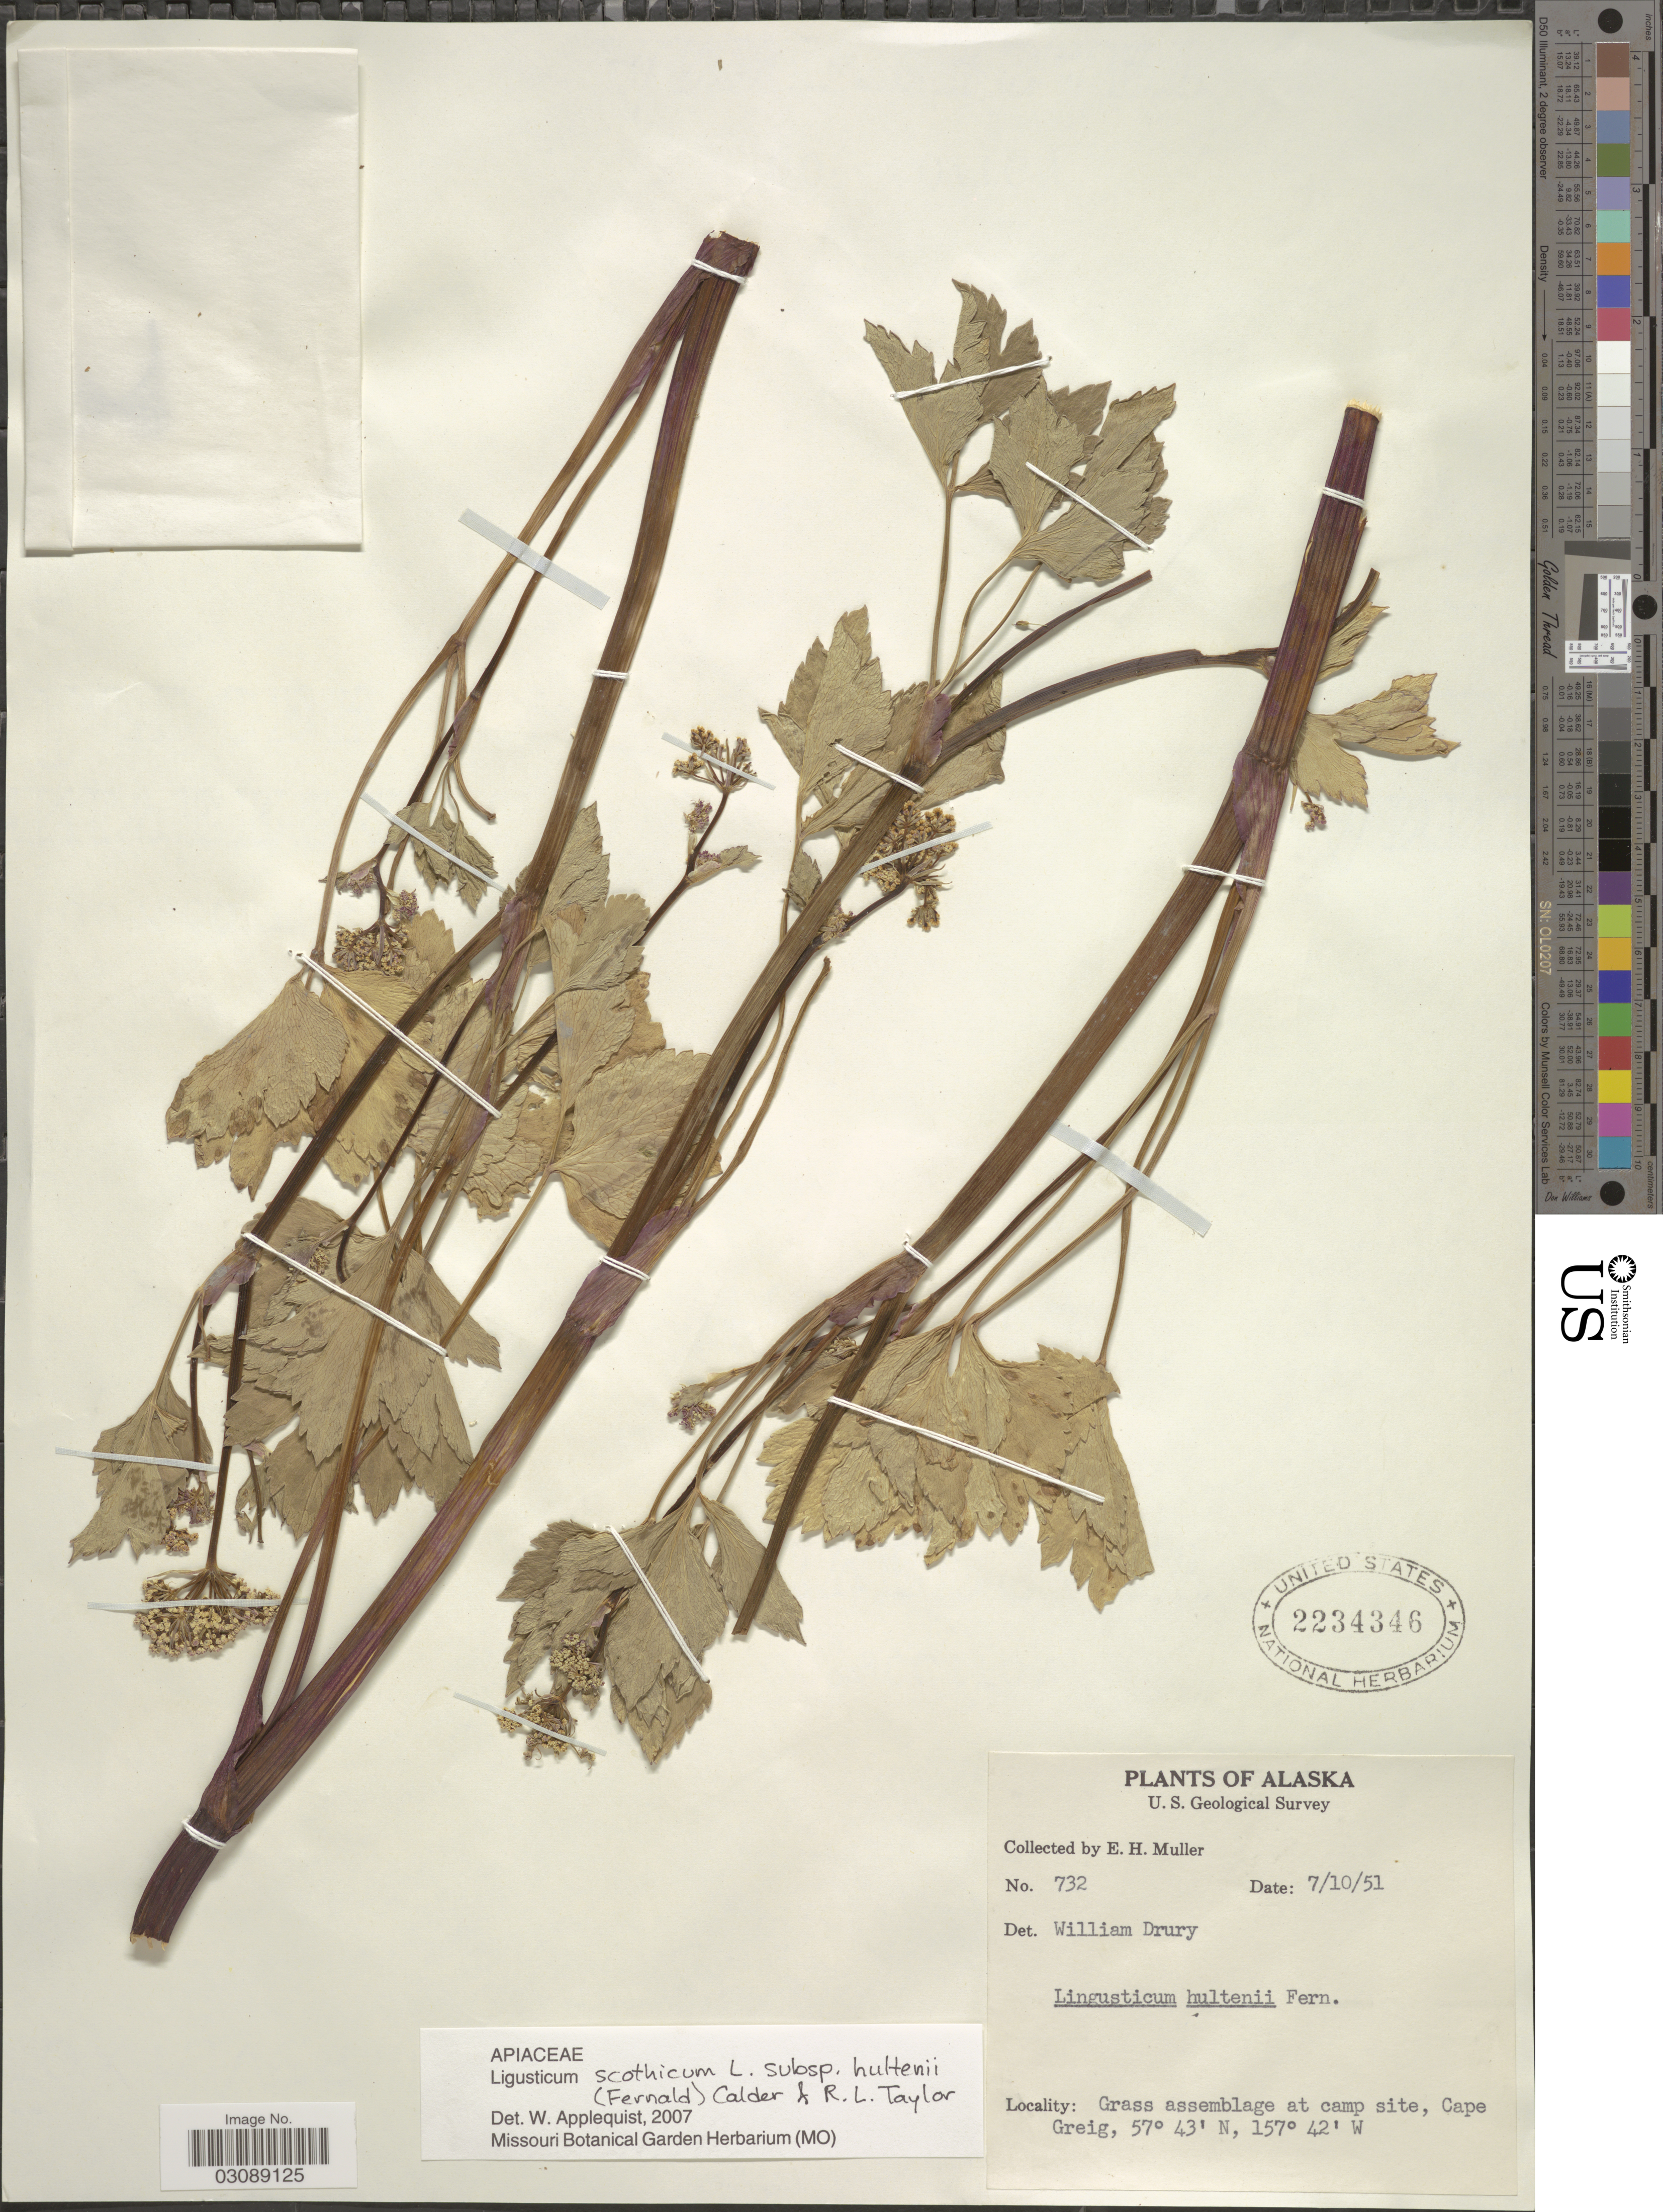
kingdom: Plantae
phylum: Tracheophyta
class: Magnoliopsida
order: Apiales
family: Apiaceae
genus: Ligusticum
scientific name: Ligusticum scoticum subsp. hultenii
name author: (Fernald) Calder & Roy L. Taylor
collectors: E. H. Muller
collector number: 732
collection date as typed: Transcribed d/m/y: 10/7/51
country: United States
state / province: Alaska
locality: Grass assemblage at camp site, Cape Greig.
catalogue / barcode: US 2234346